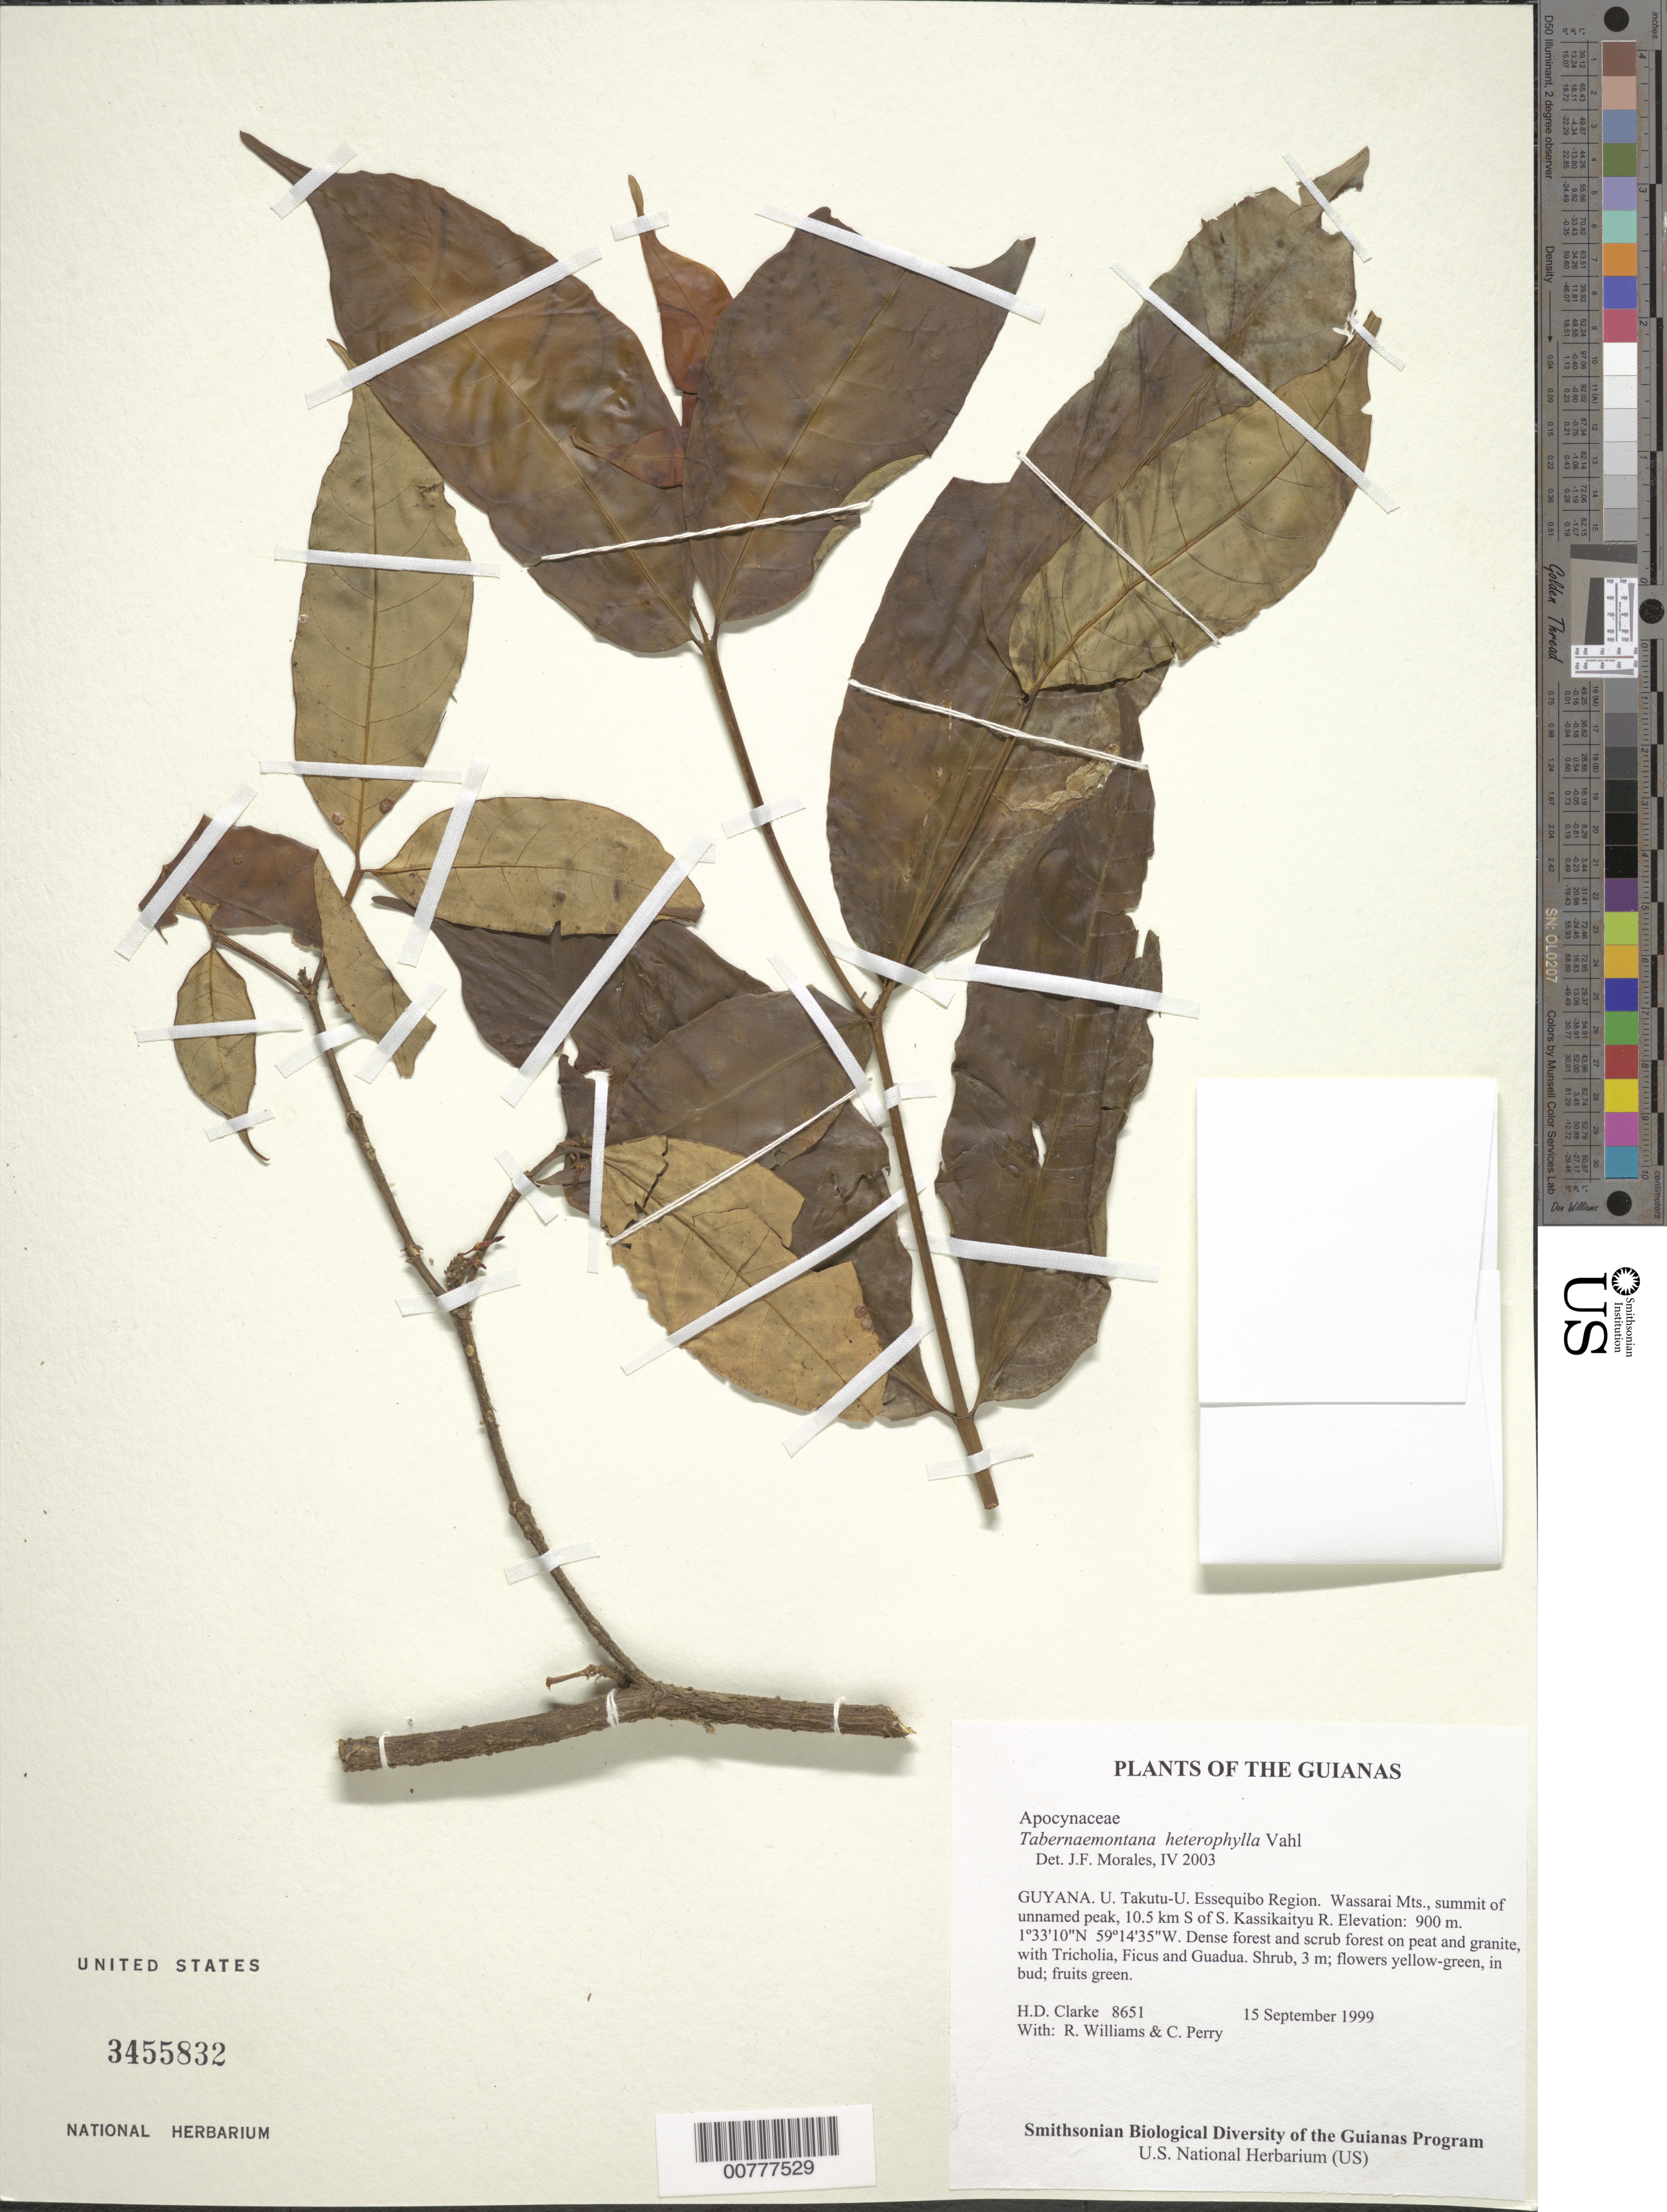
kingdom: Plantae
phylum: Tracheophyta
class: Magnoliopsida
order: Gentianales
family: Apocynaceae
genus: Tabernaemontana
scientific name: Tabernaemontana heterophylla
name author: Vahl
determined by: Morales, J. F.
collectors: H. D. Clarke, R. Williams & C. Perry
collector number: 8651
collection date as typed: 15 September 1999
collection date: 1999-09-15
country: Guyana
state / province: U. Takutu-U. Essequibo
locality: Wassarai Mts., summit of unnamed peak, 10.5 km S of S. Kassikaityu R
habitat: Dense forest and scrub forest on peat and granite, with Tricholia, Ficus and Guadua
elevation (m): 900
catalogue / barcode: US 3455832